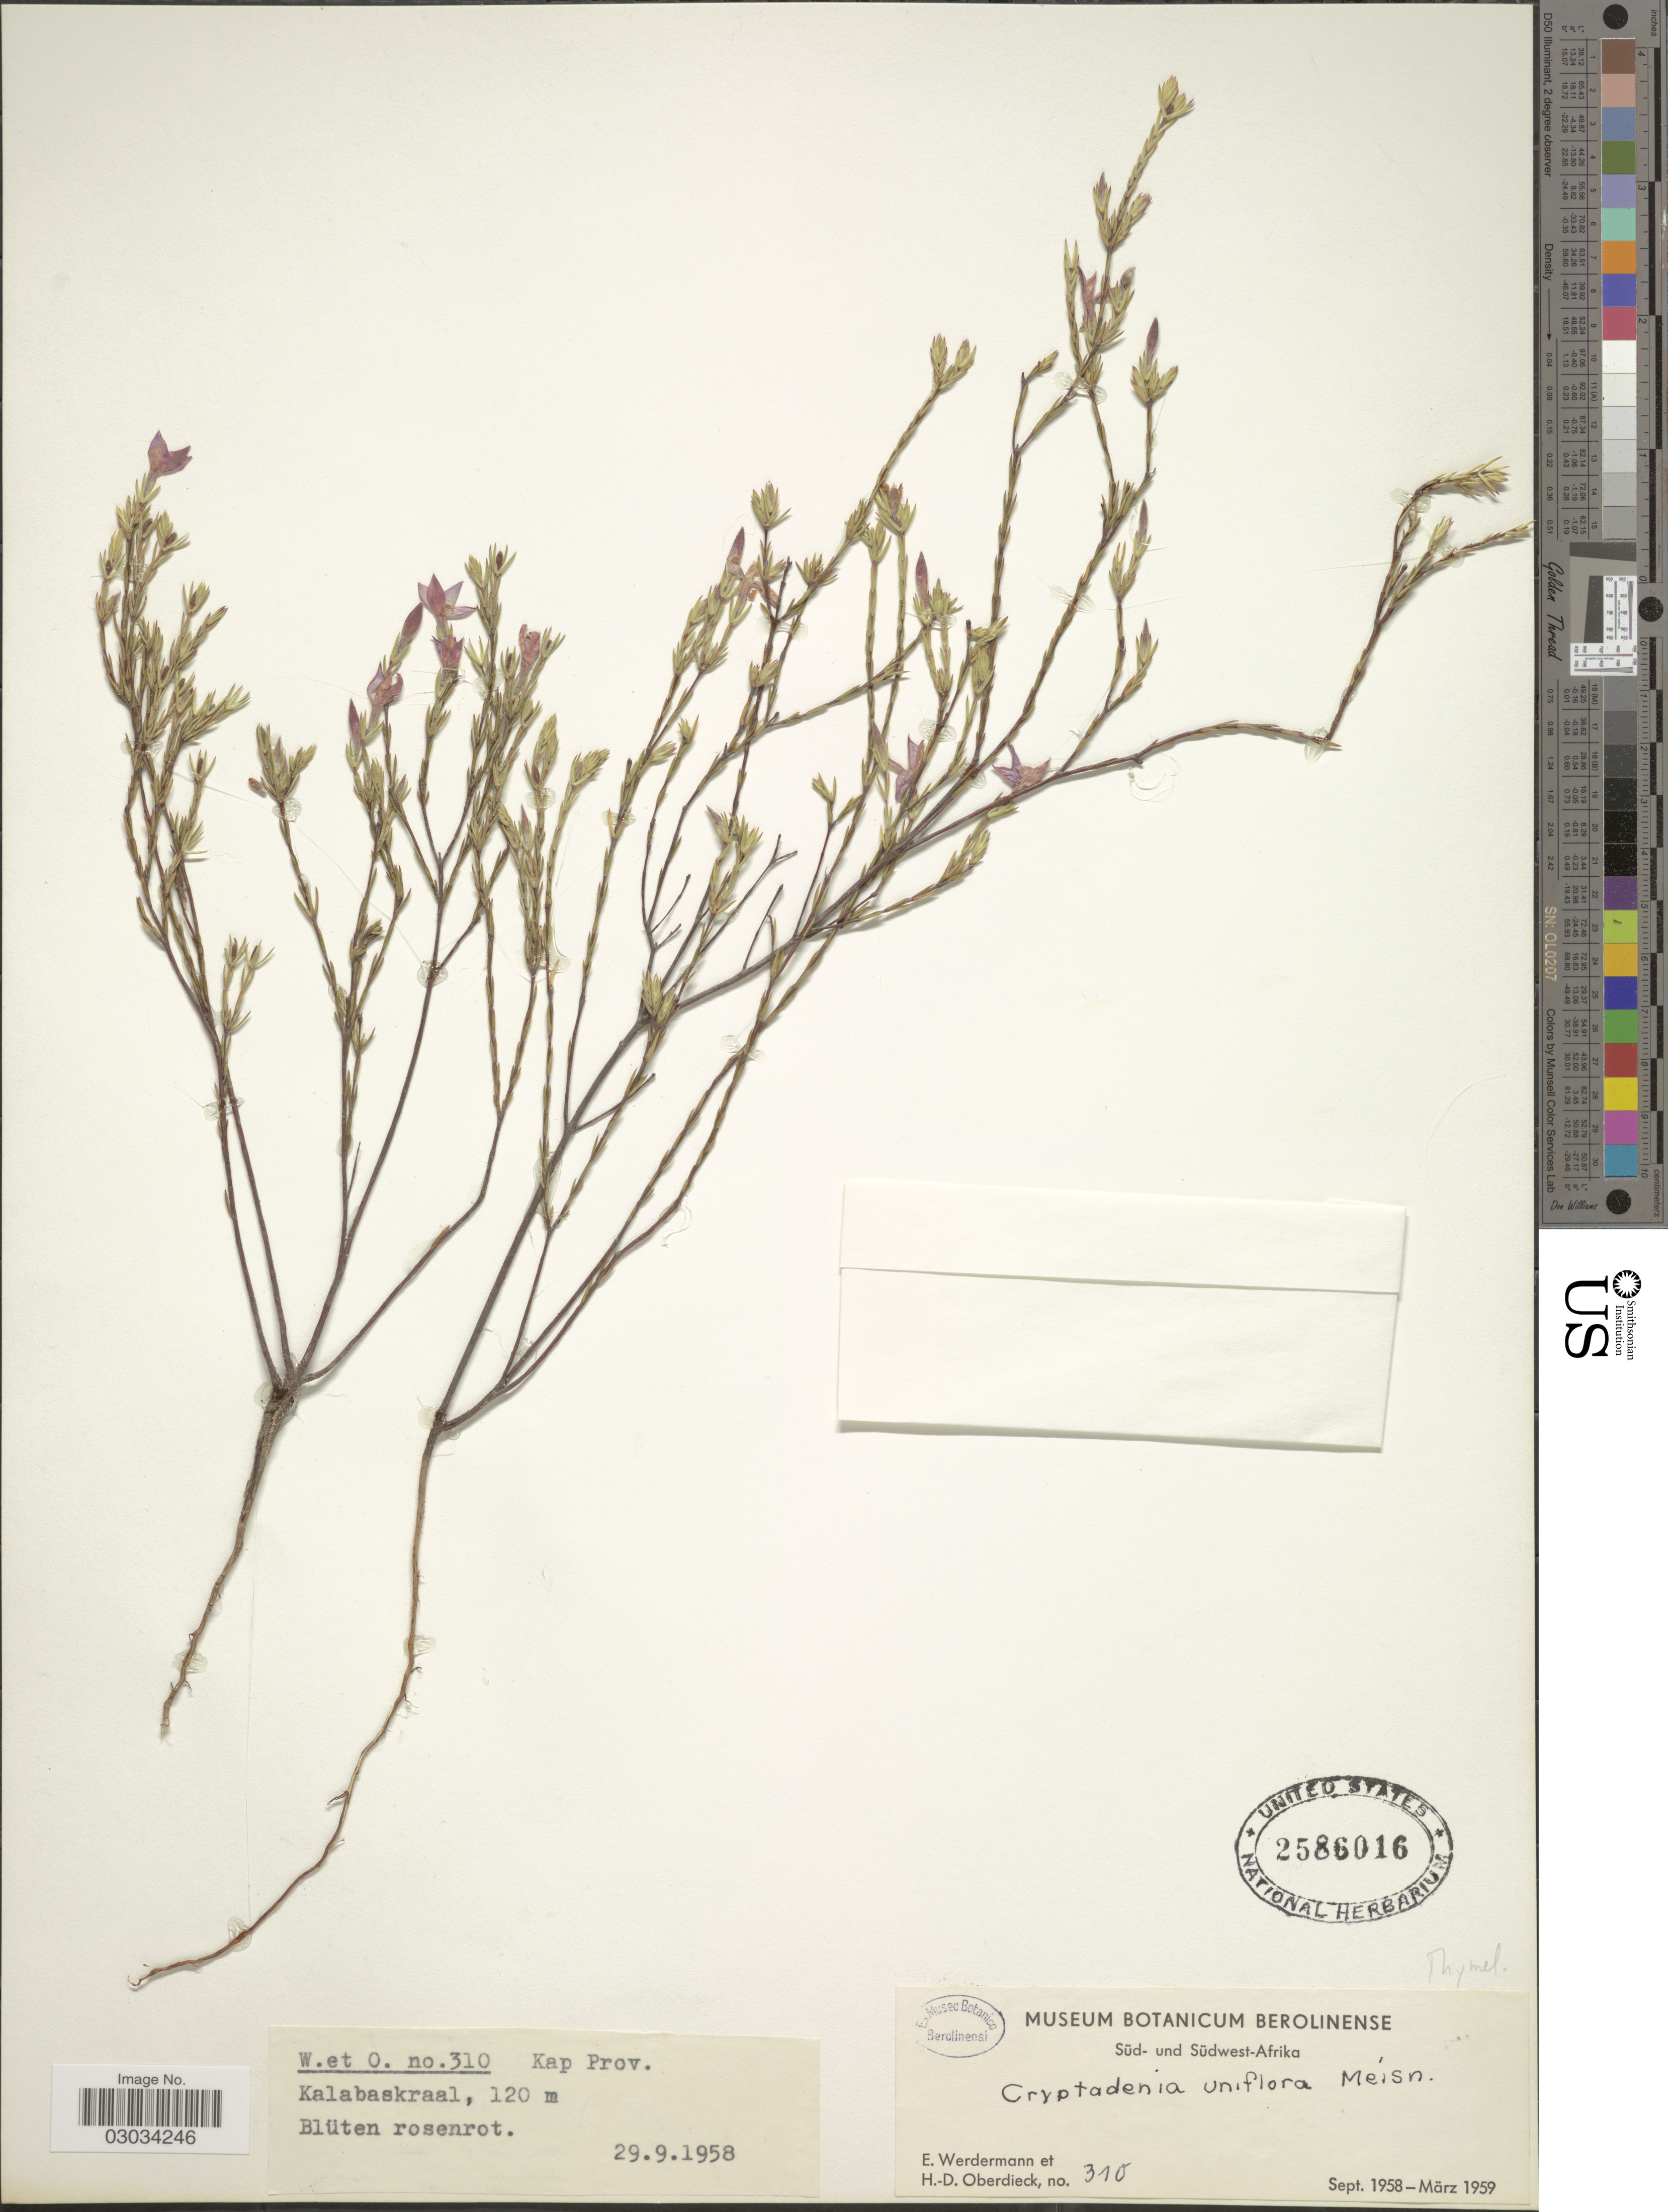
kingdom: Plantae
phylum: Tracheophyta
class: Magnoliopsida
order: Malvales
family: Thymelaeaceae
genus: Lachnaea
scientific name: Lachnaea uniflora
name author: (L.) Crantz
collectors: E. Werdermann & H. Oberdieck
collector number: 310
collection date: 1958-09-29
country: South Africa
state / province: Western Cape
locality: Kap Prov. Kalabaskraal.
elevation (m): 120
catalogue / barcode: US 2586016